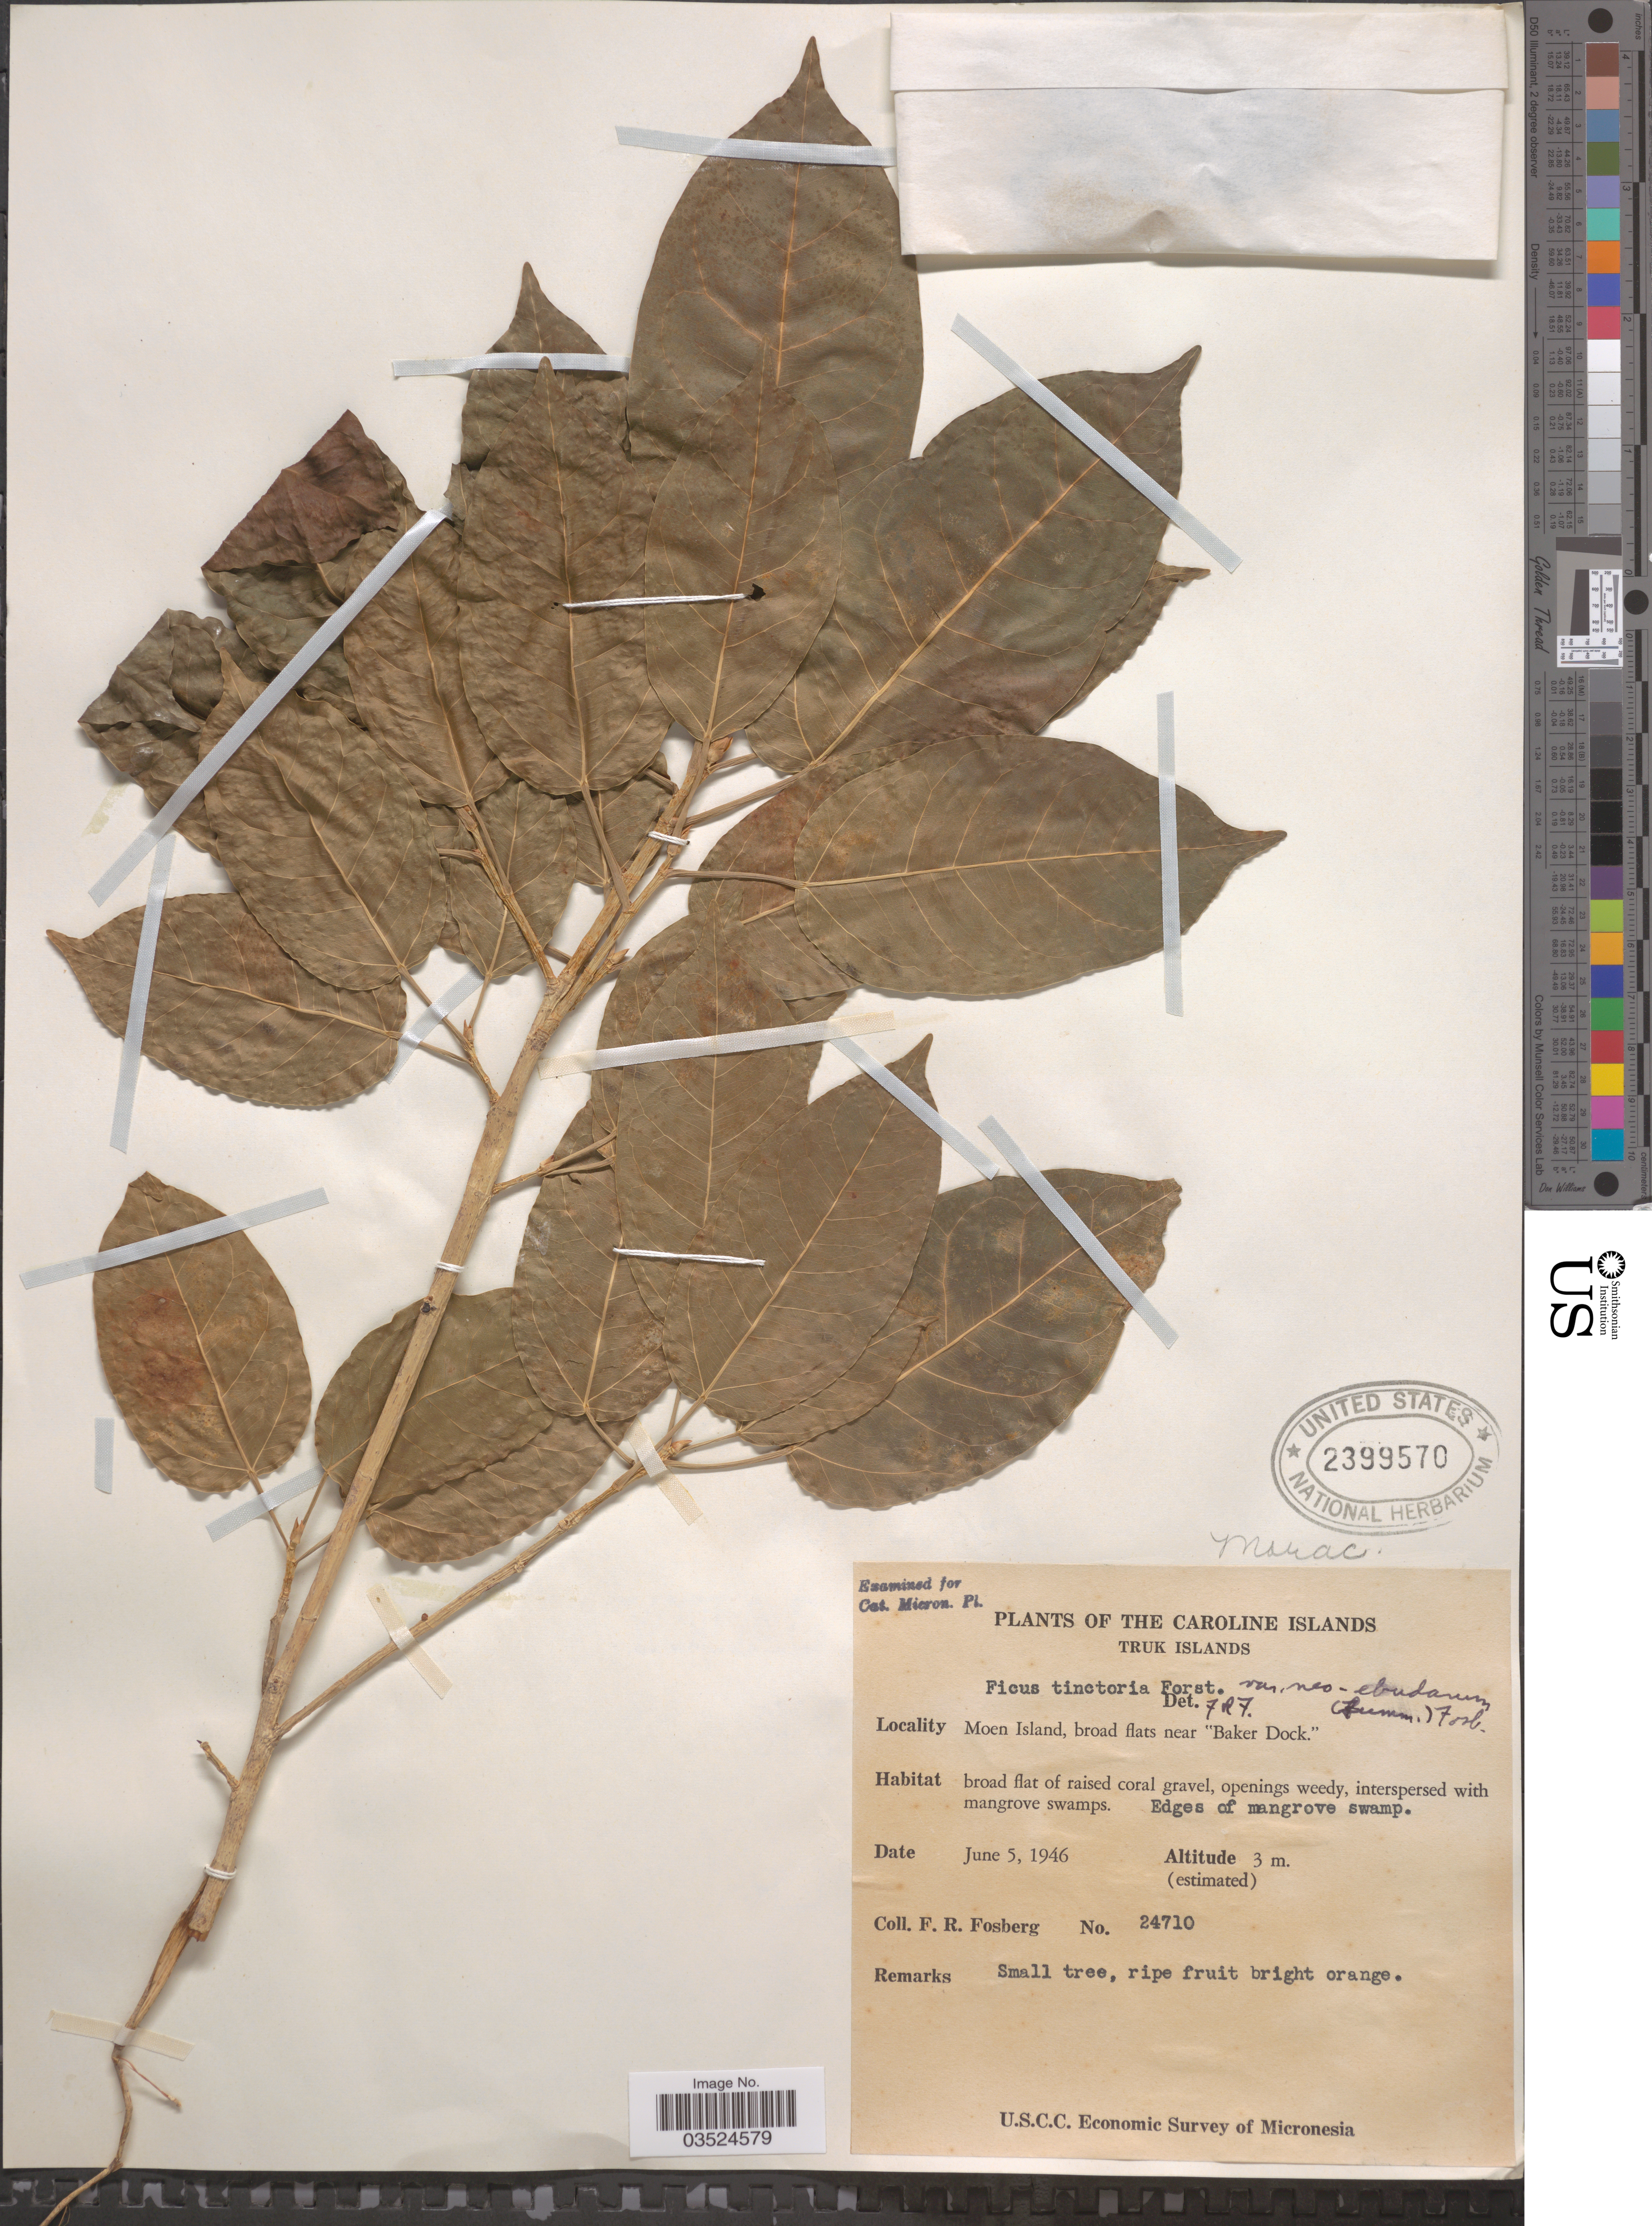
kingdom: Plantae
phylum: Tracheophyta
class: Magnoliopsida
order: Rosales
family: Moraceae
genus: Ficus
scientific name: Ficus tinctoria var. neoebudarum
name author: (Summerh.) Fosberg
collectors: F. R. Fosberg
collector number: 24710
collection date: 1946-06-05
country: Micronesia, Federated States of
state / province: Truk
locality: The Caroline Islands. Truk Islands. Moen Island, broad flats near "Baker Dock".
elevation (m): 3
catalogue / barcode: US 2399570